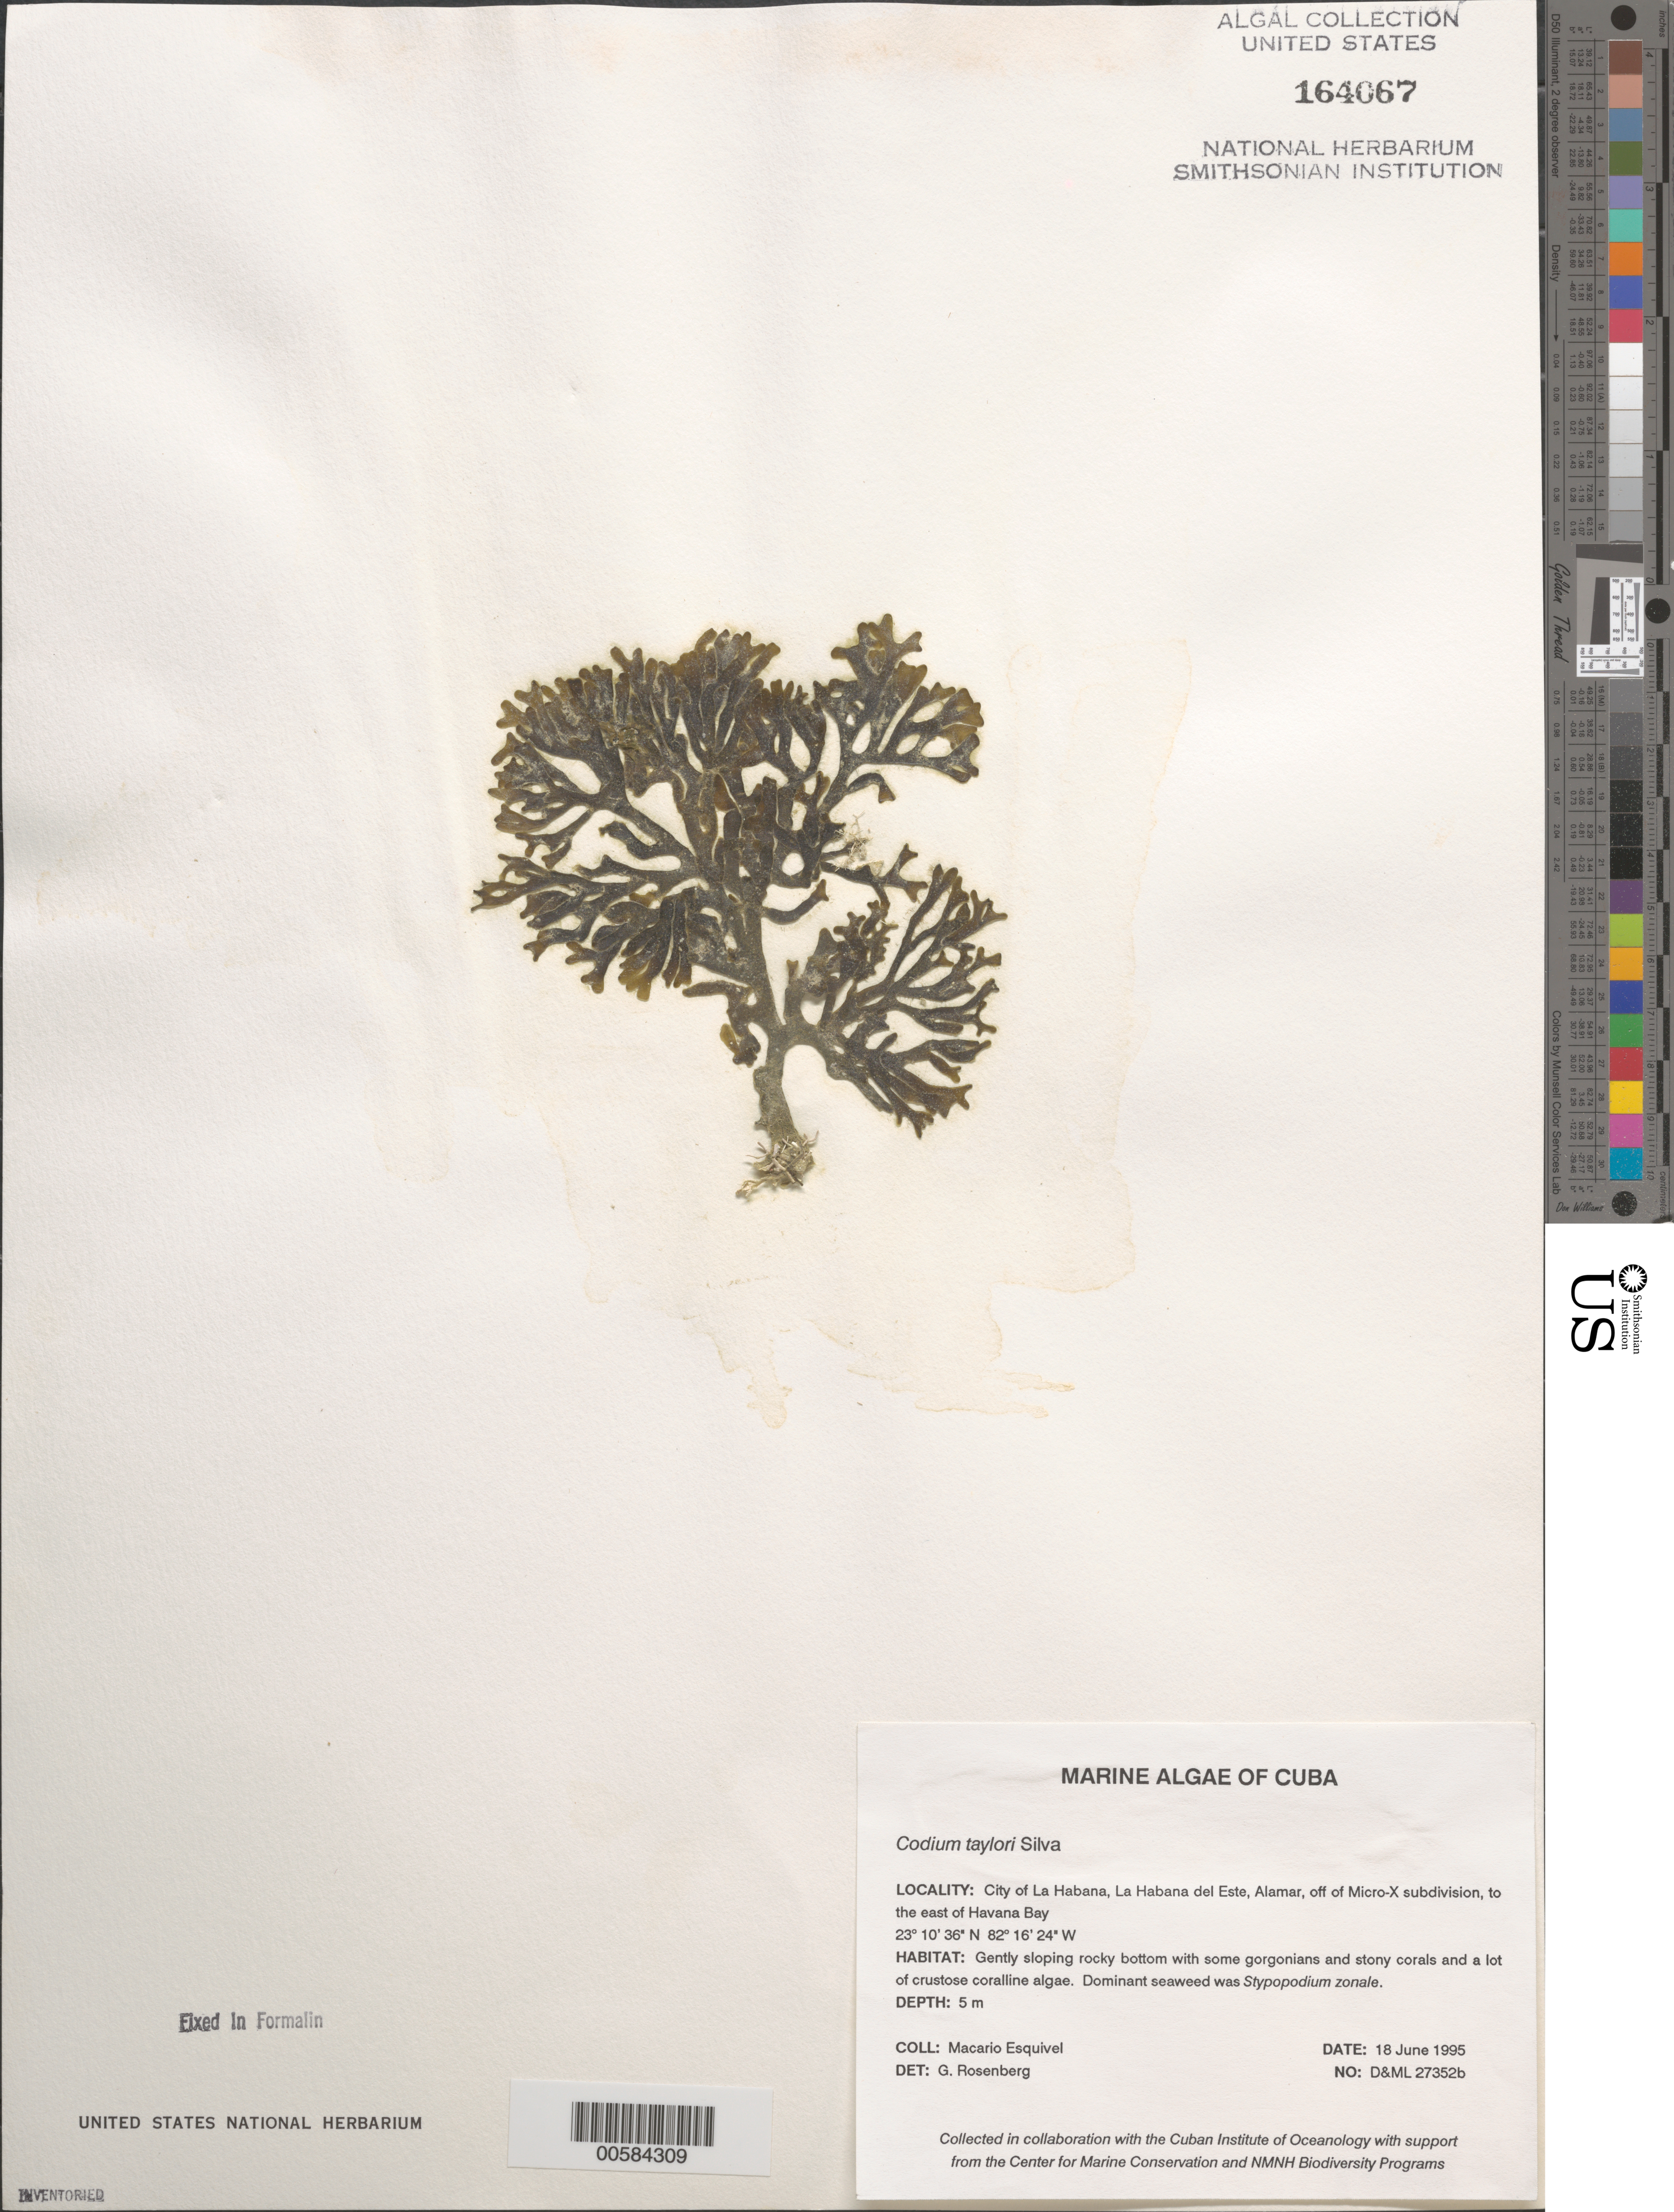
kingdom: Plantae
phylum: Chlorophyta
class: Ulvophyceae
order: Bryopsidales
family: Codiaceae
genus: Codium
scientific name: Codium taylorii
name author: P.C. Silva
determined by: Rosenberg, G.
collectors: M. Esquivel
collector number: D&ML 27352b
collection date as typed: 18 Jun 1995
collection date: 1995-06-18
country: Cuba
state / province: La Habana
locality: La Habana, La Habana del Este, Alamar, east of Havana Bay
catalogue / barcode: US 164067